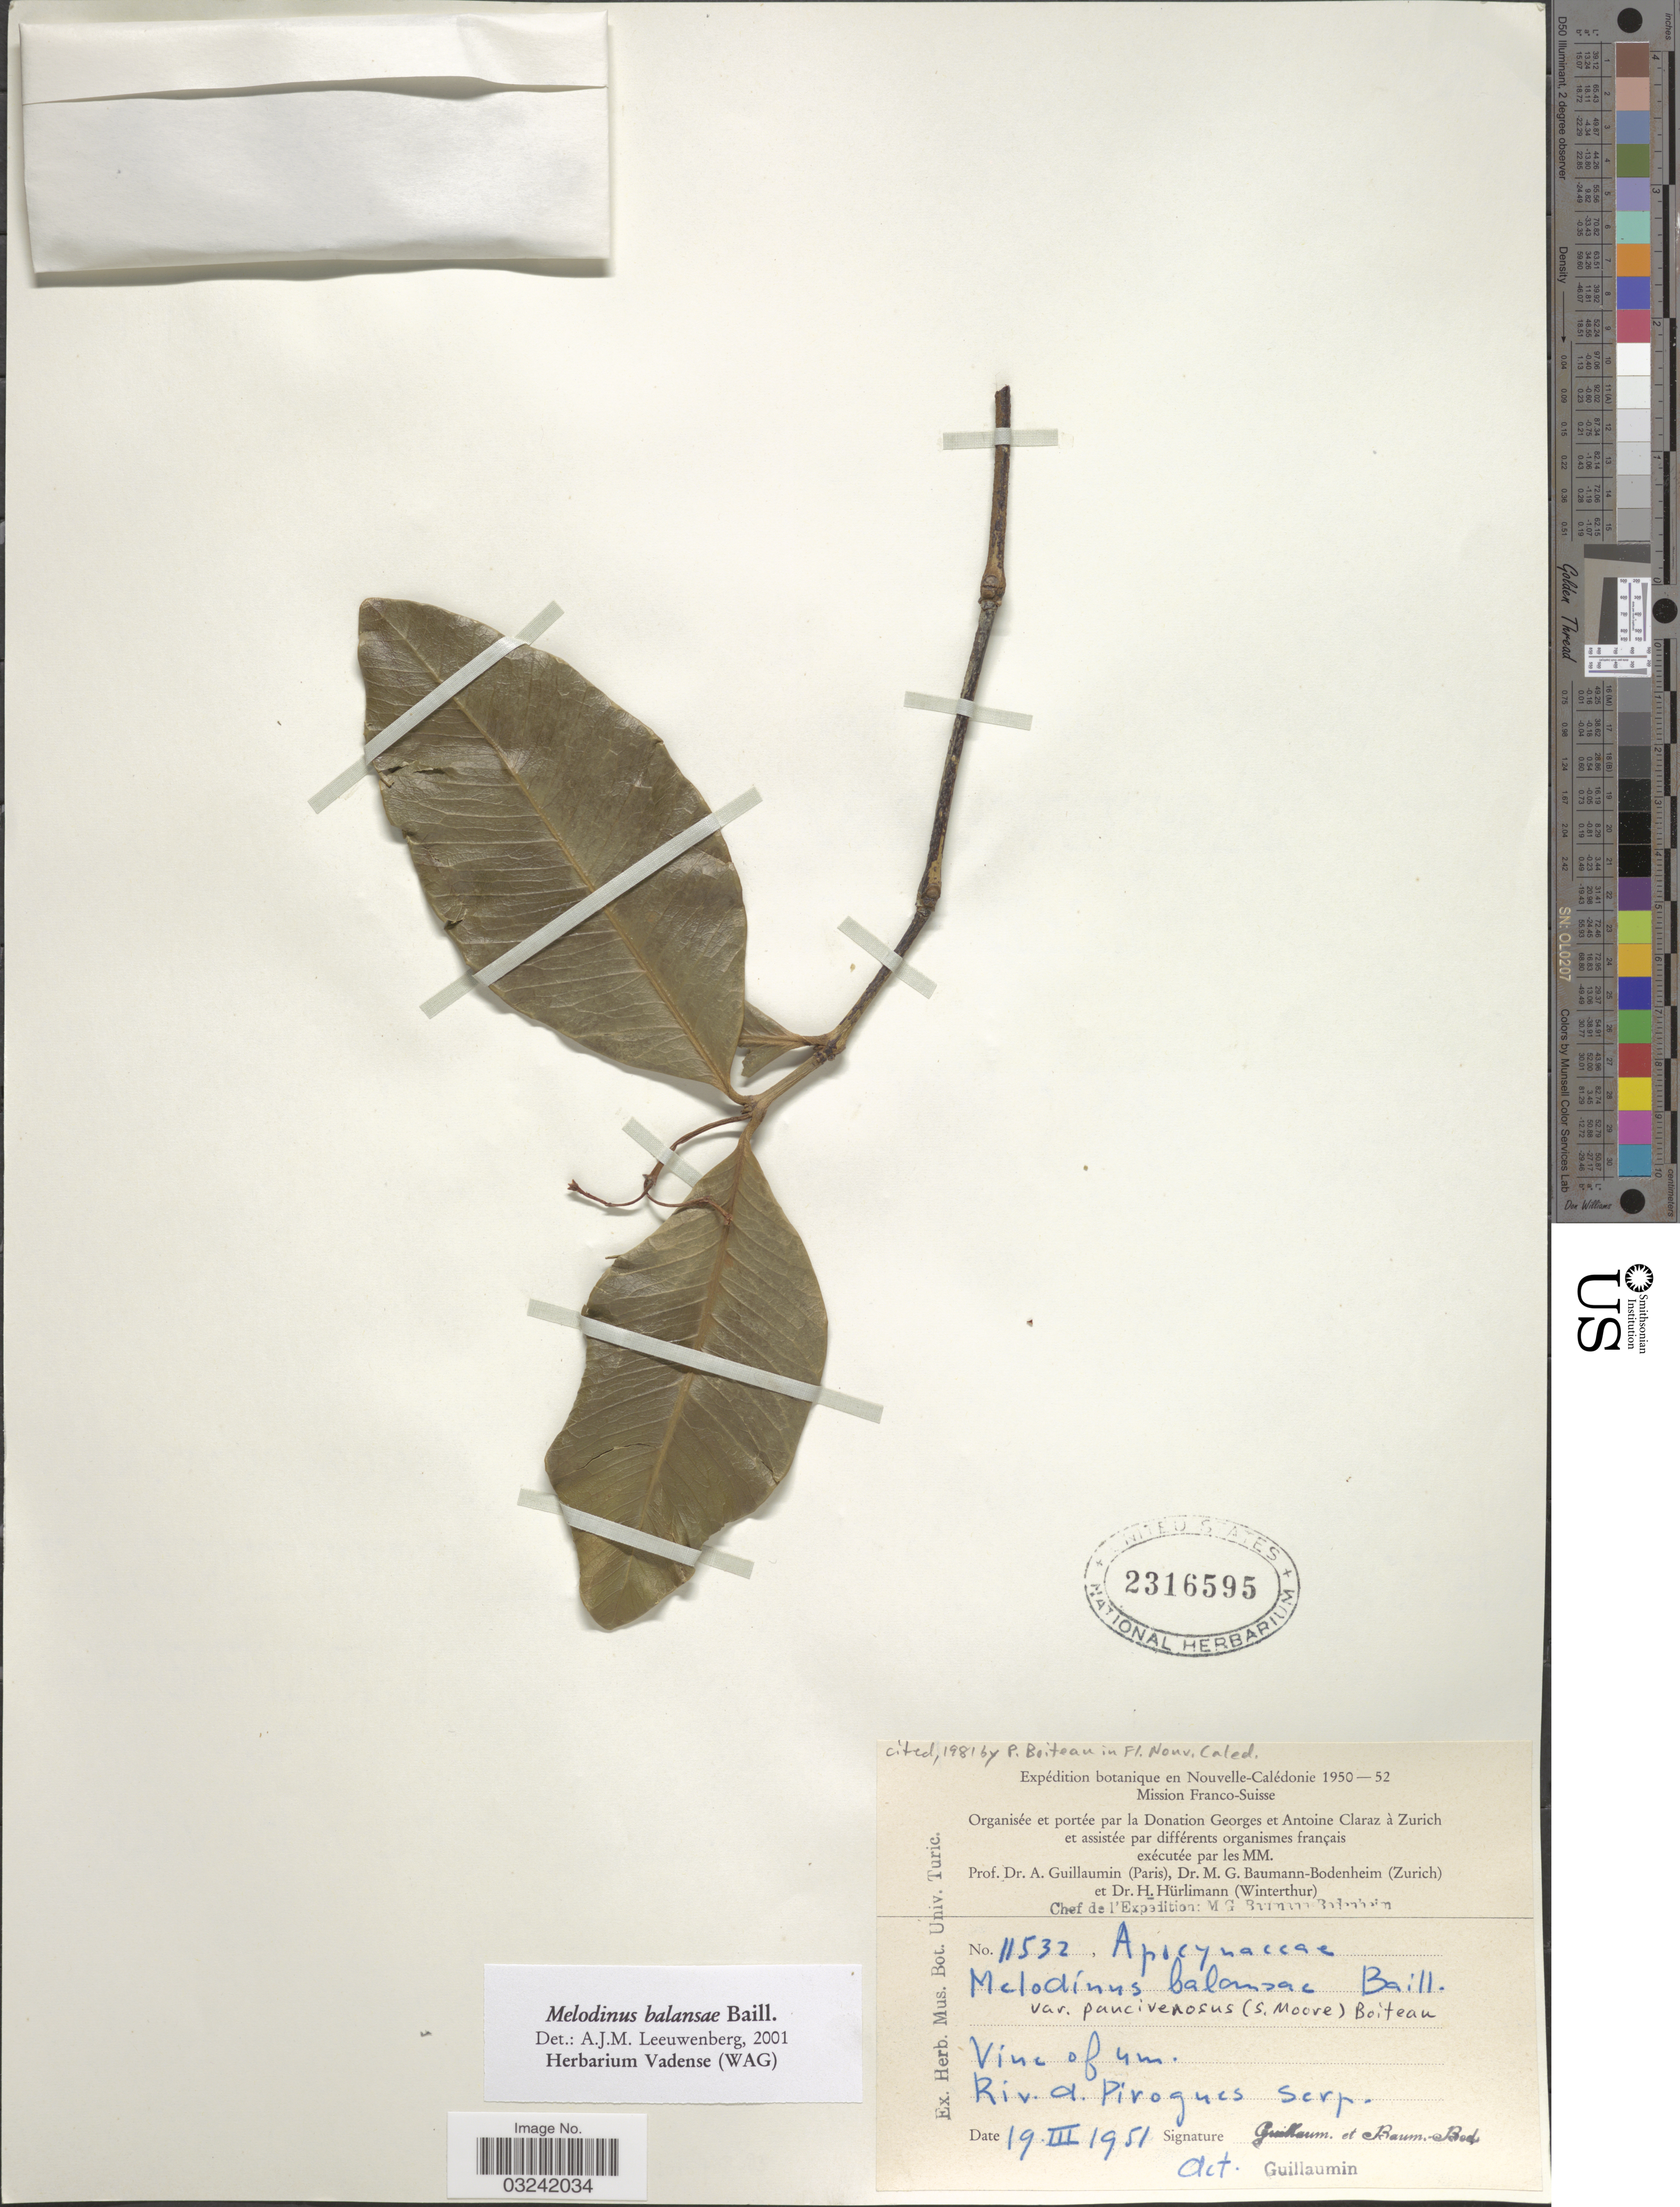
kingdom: Plantae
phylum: Tracheophyta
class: Magnoliopsida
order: Gentianales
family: Apocynaceae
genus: Melodinus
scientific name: Melodinus balansae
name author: Baill.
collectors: A. Guillaumin & M. G. Baumann-Bodenheim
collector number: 11532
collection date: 1951-03-19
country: New Caledonia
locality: Nouvelle-Calédonie, Riv. a Pirogues Serp.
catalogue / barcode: US 2316595